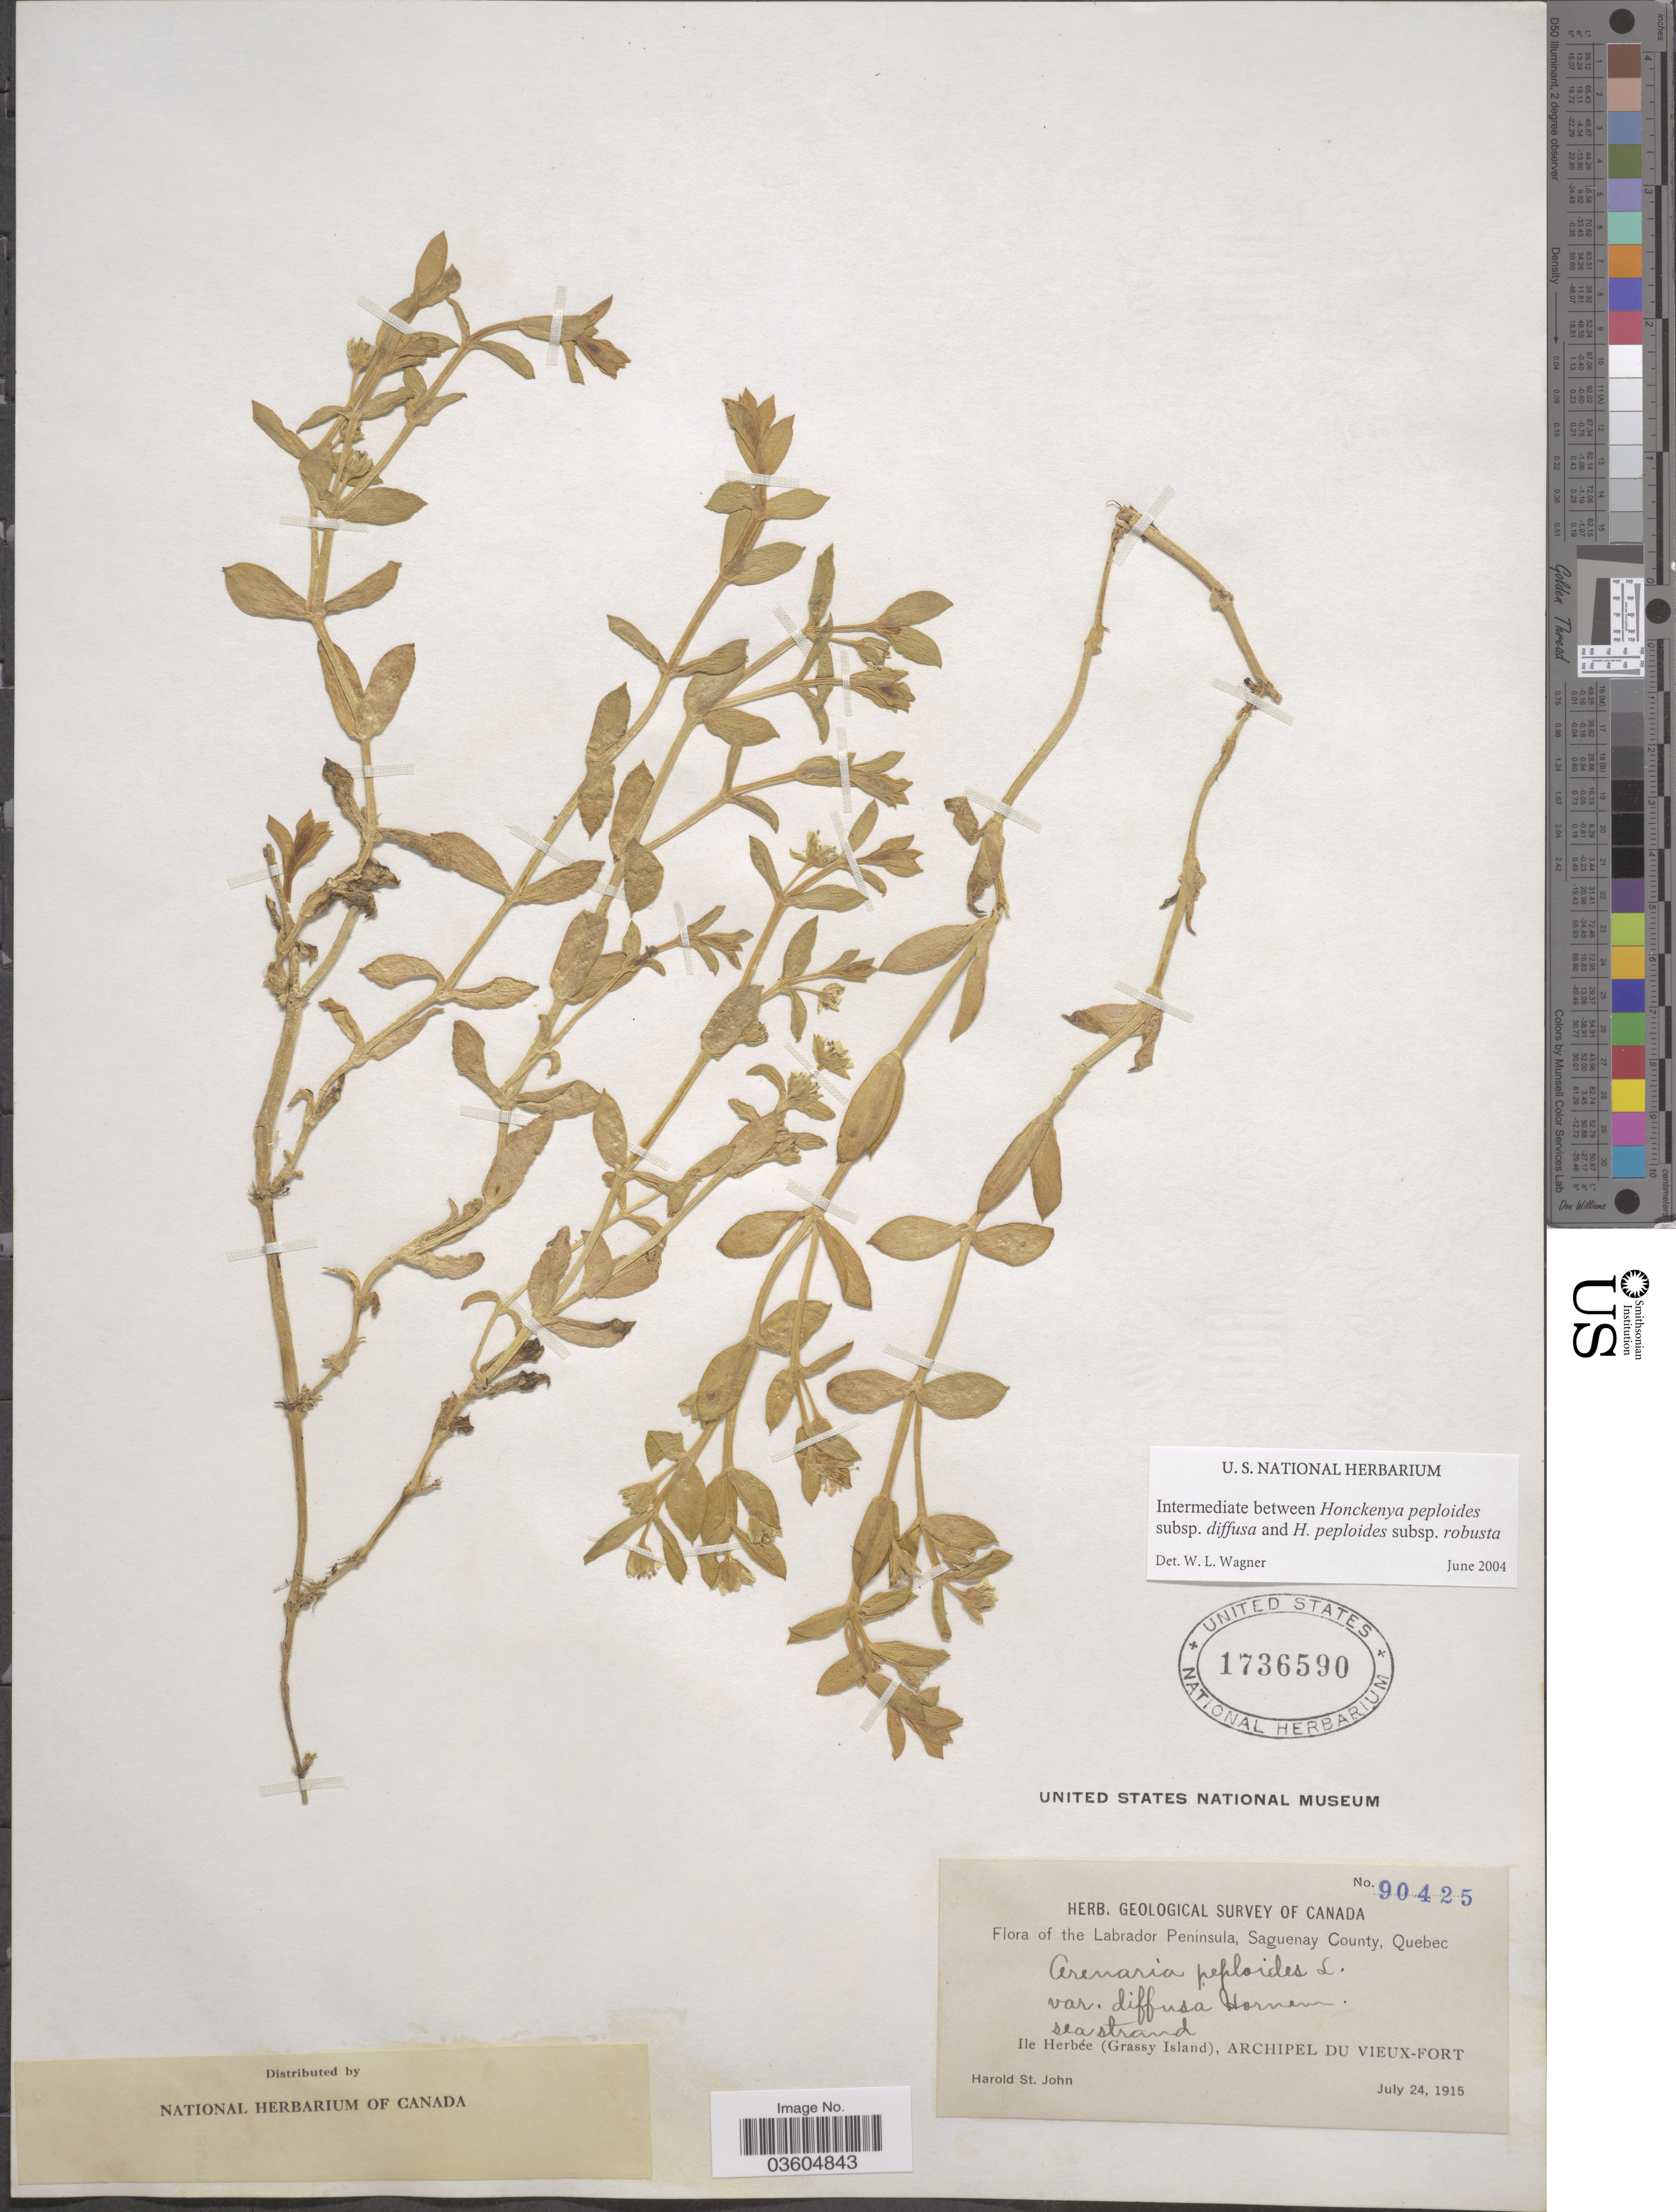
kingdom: Plantae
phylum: Tracheophyta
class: Magnoliopsida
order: Caryophyllales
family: Caryophyllaceae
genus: Honckenya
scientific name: Honckenya peploides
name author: (L.) Ehrh.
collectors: H. St. John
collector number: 90425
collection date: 1915-07-24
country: Canada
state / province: Quebec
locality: The Labrador Peninsula, Saguenay County. Sea strand. Ile Herbée (Grassy Island), Archipel du Vieux-Fort.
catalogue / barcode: US 1736590